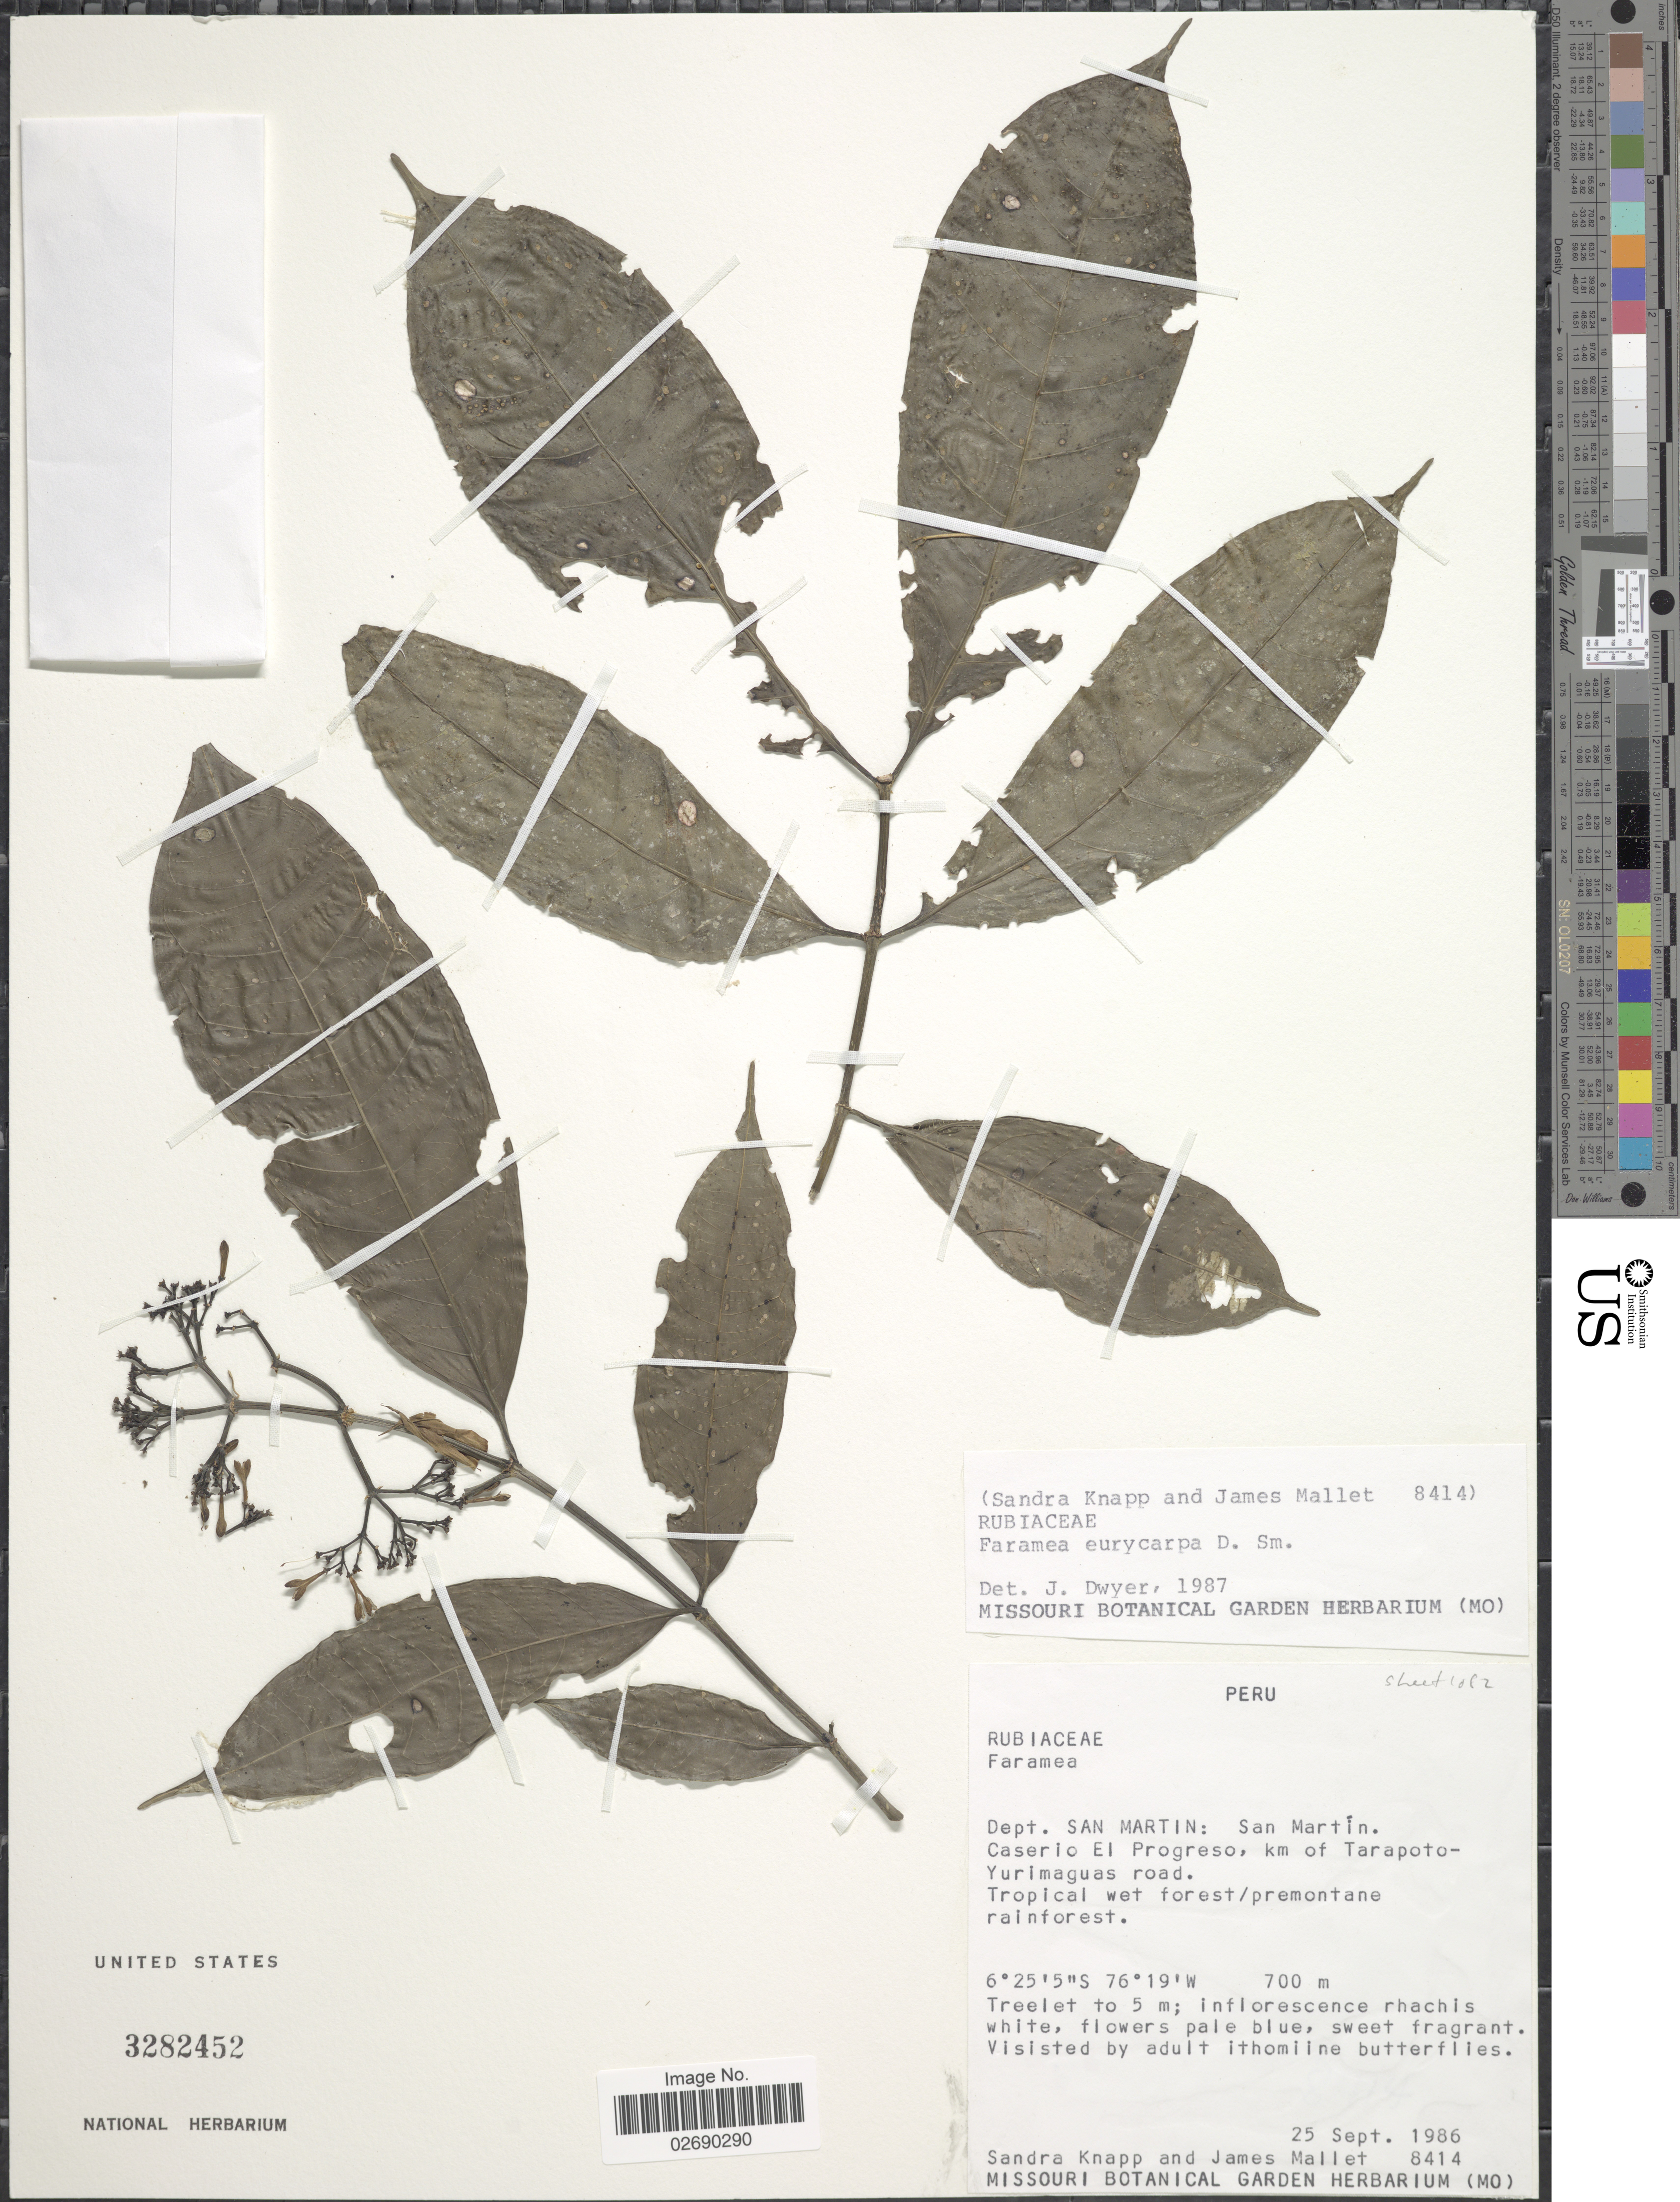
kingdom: Plantae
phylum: Tracheophyta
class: Magnoliopsida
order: Gentianales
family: Rubiaceae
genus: Faramea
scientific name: Faramea eurycarpa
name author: Donn. Sm.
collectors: S. Knapp & J. Mallett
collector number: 8414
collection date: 1986-09-25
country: Peru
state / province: San Martín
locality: Dept. San Martin: San Martín. Caserio El Progreso, km of Tarapoto-Yurimaguas road. Tropical wet forest/premontane rainforest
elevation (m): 700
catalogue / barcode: US 3282452